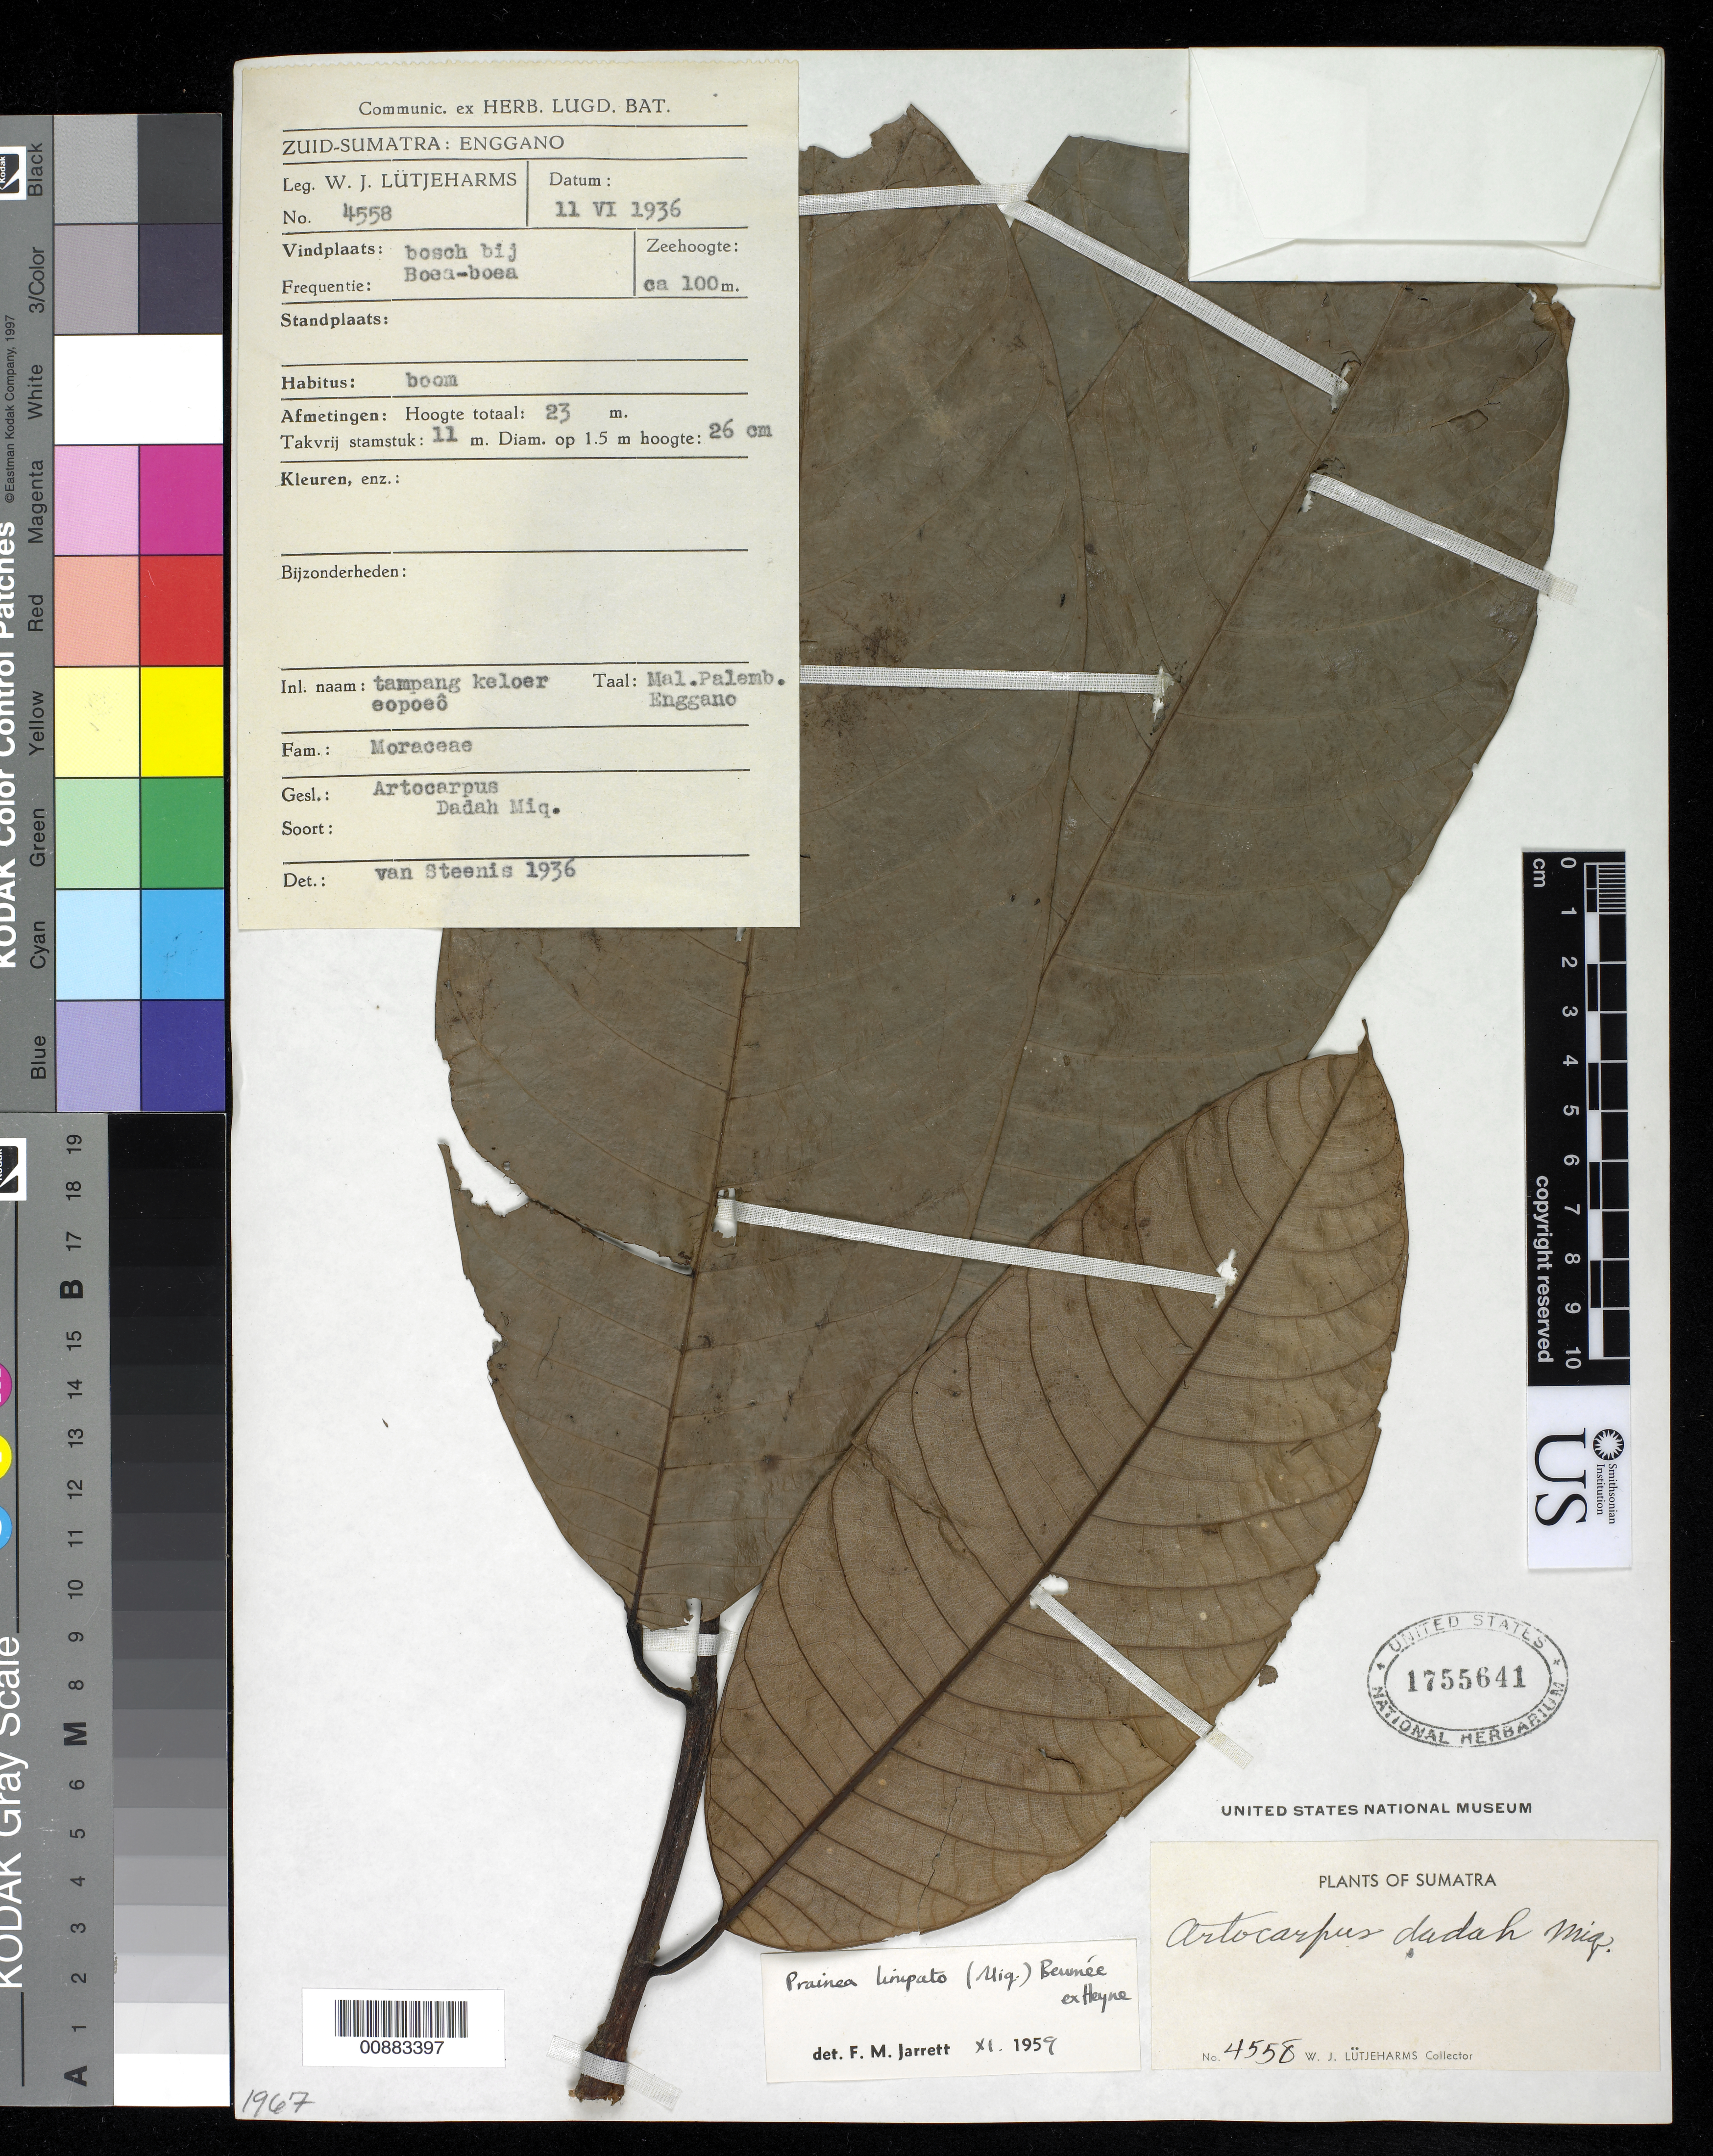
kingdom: Plantae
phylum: Tracheophyta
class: Magnoliopsida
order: Rosales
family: Moraceae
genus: Prainea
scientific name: Prainea limpato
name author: (Miq.) Beum. ex K. Heyne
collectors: W. Lütjeharms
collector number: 4558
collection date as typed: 11 Jun 1936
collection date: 1936-06-11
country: Indonesia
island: Enggano I.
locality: In Enggano, Palau. Bosch bij, Boea Boea. Written in Dutch.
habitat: boom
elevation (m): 100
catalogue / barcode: US 1755641